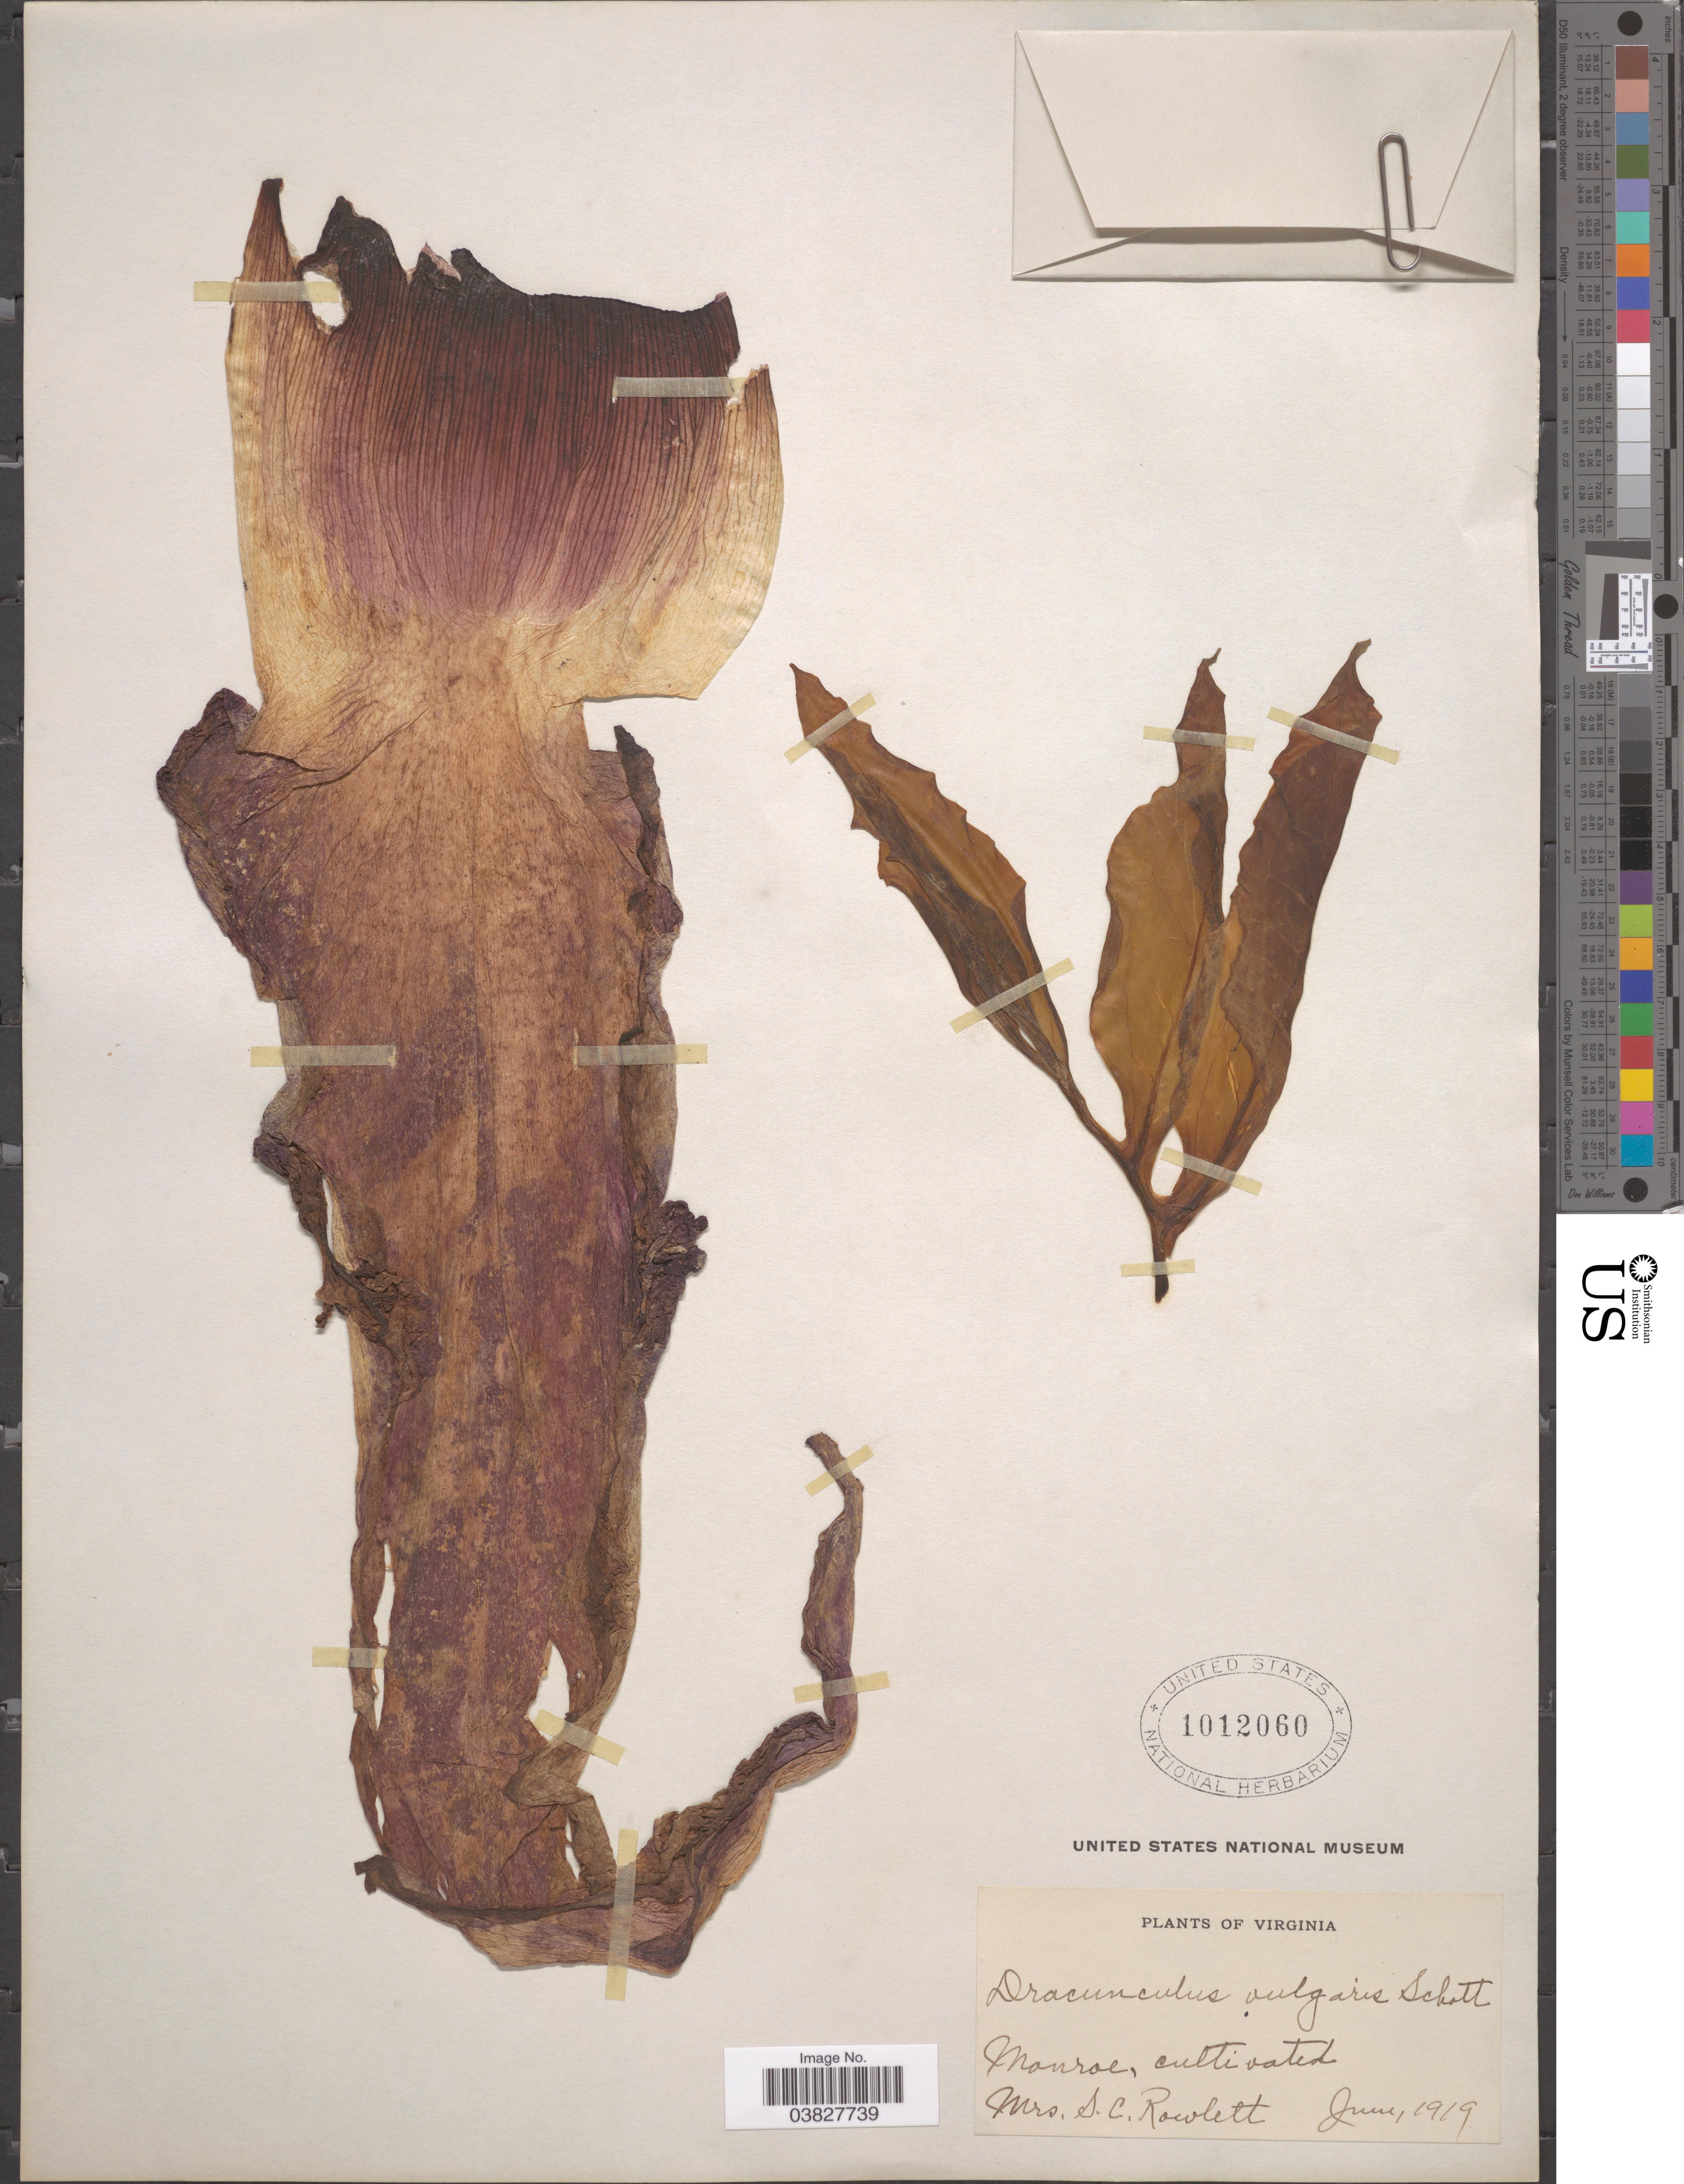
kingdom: Plantae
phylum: Tracheophyta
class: Liliopsida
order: Alismatales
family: Araceae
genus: Dracunculus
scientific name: Dracunculus vulgaris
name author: Schott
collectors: S. Rowlett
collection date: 1919-06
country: United States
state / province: Virginia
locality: Monroe.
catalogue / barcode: US 1012060